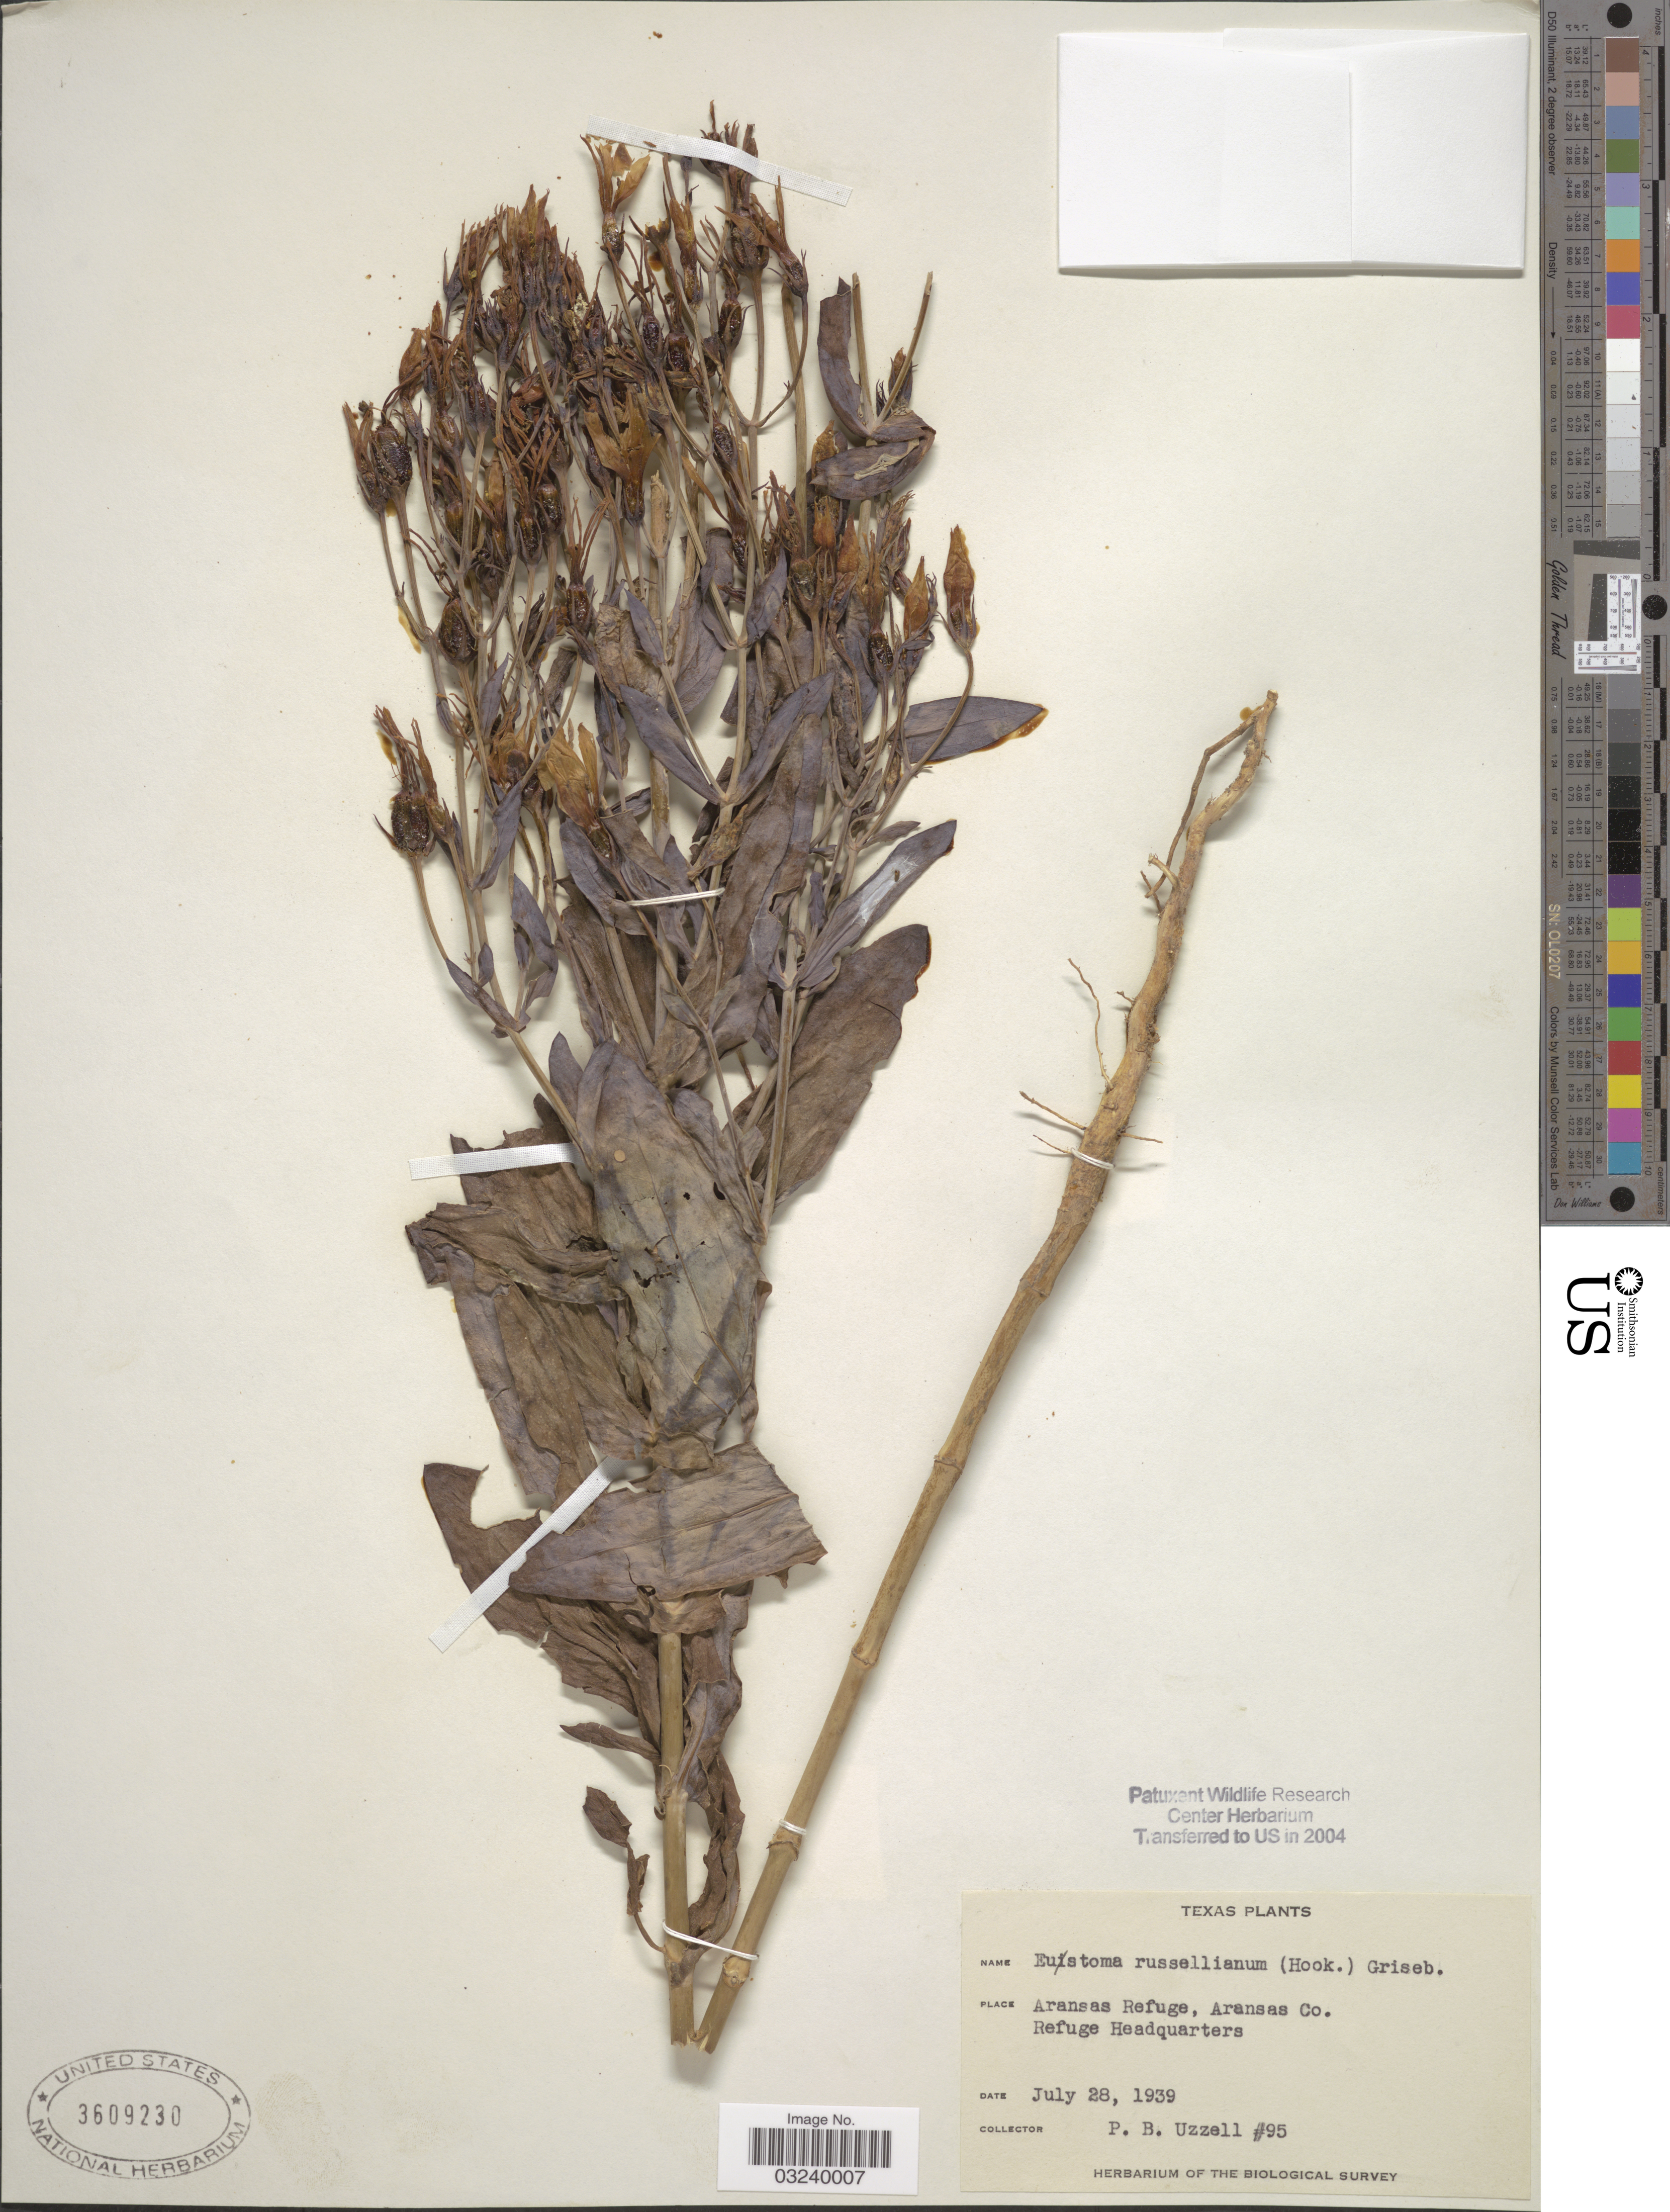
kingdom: Plantae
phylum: Tracheophyta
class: Magnoliopsida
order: Gentianales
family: Gentianaceae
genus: Eustoma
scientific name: Eustoma grandiflorum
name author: (Raf.) Shinners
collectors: P. Uzzell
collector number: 95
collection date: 1939-07-28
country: United States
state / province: Texas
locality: Aransas Refuge, Aransas Co., Refuge Headquarters.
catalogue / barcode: US 3609230